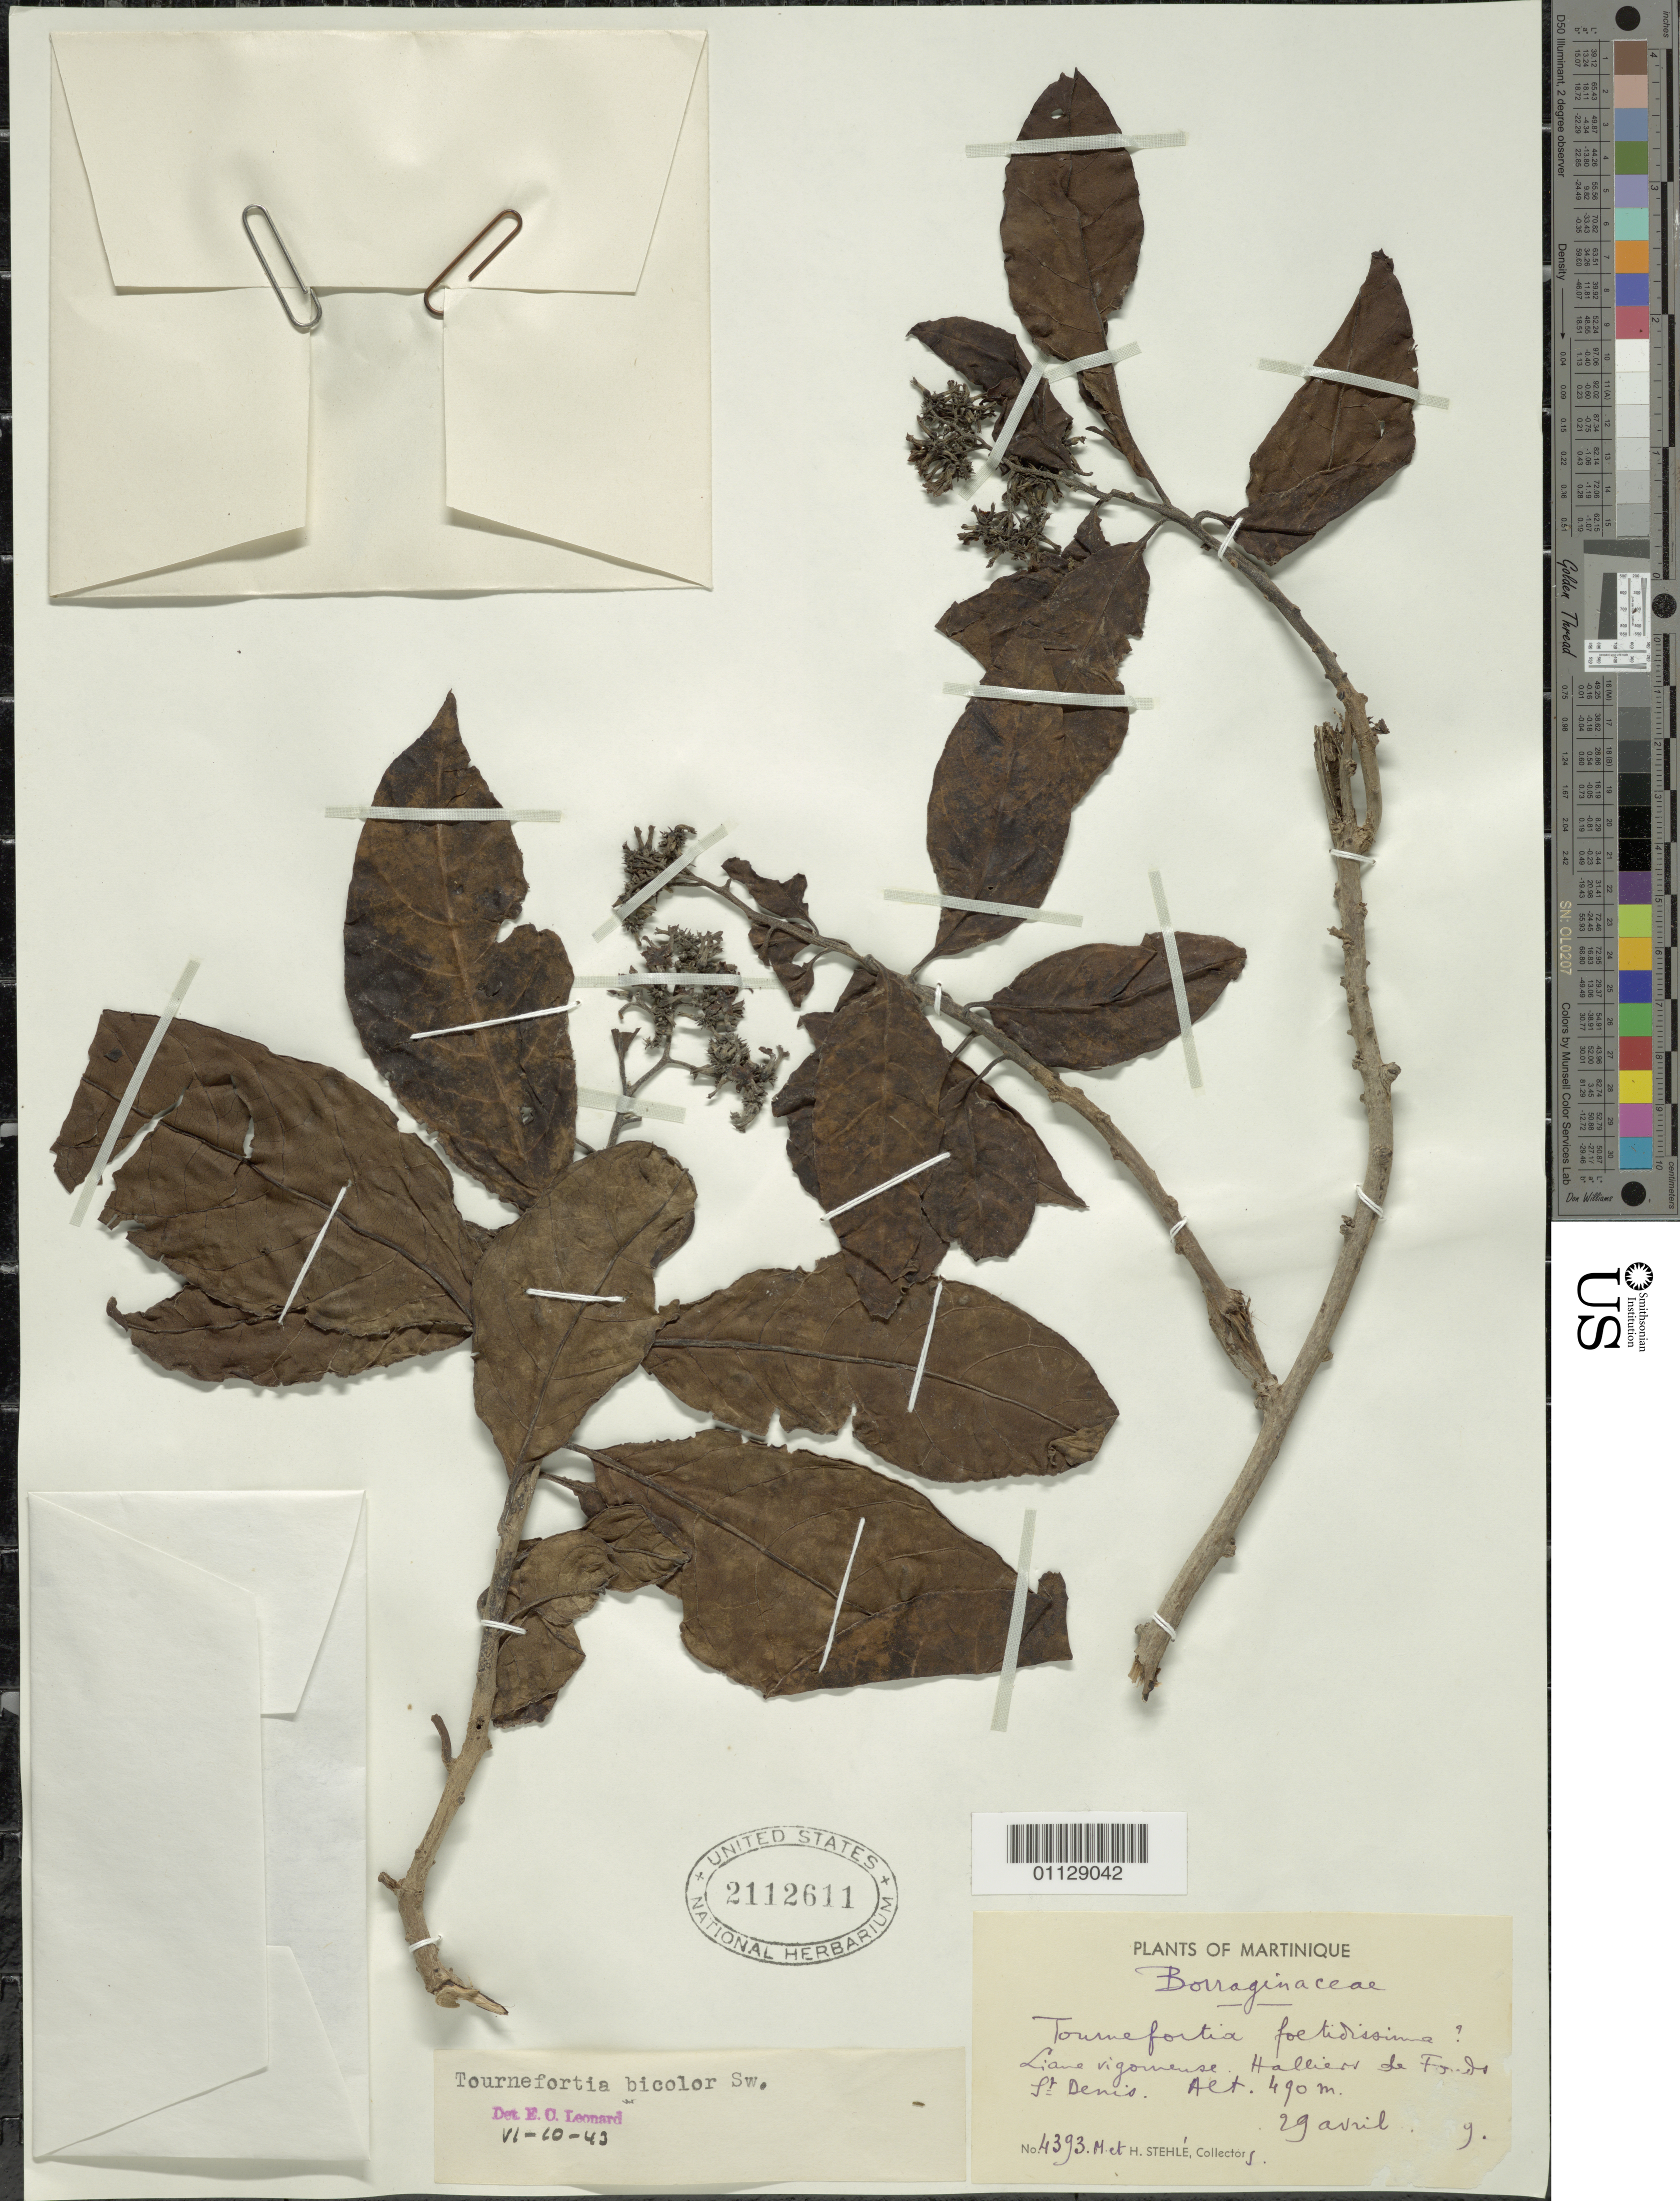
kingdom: Plantae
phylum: Tracheophyta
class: Magnoliopsida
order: Boraginales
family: Heliotropiaceae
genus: Tournefortia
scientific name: Tournefortia bicolor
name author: Sw.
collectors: H. Stehlé & M. Stehlé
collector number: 4393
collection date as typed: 29 Apr 1949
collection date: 1949-04-29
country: Martinique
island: Martinique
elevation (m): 490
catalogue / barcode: US 2112611